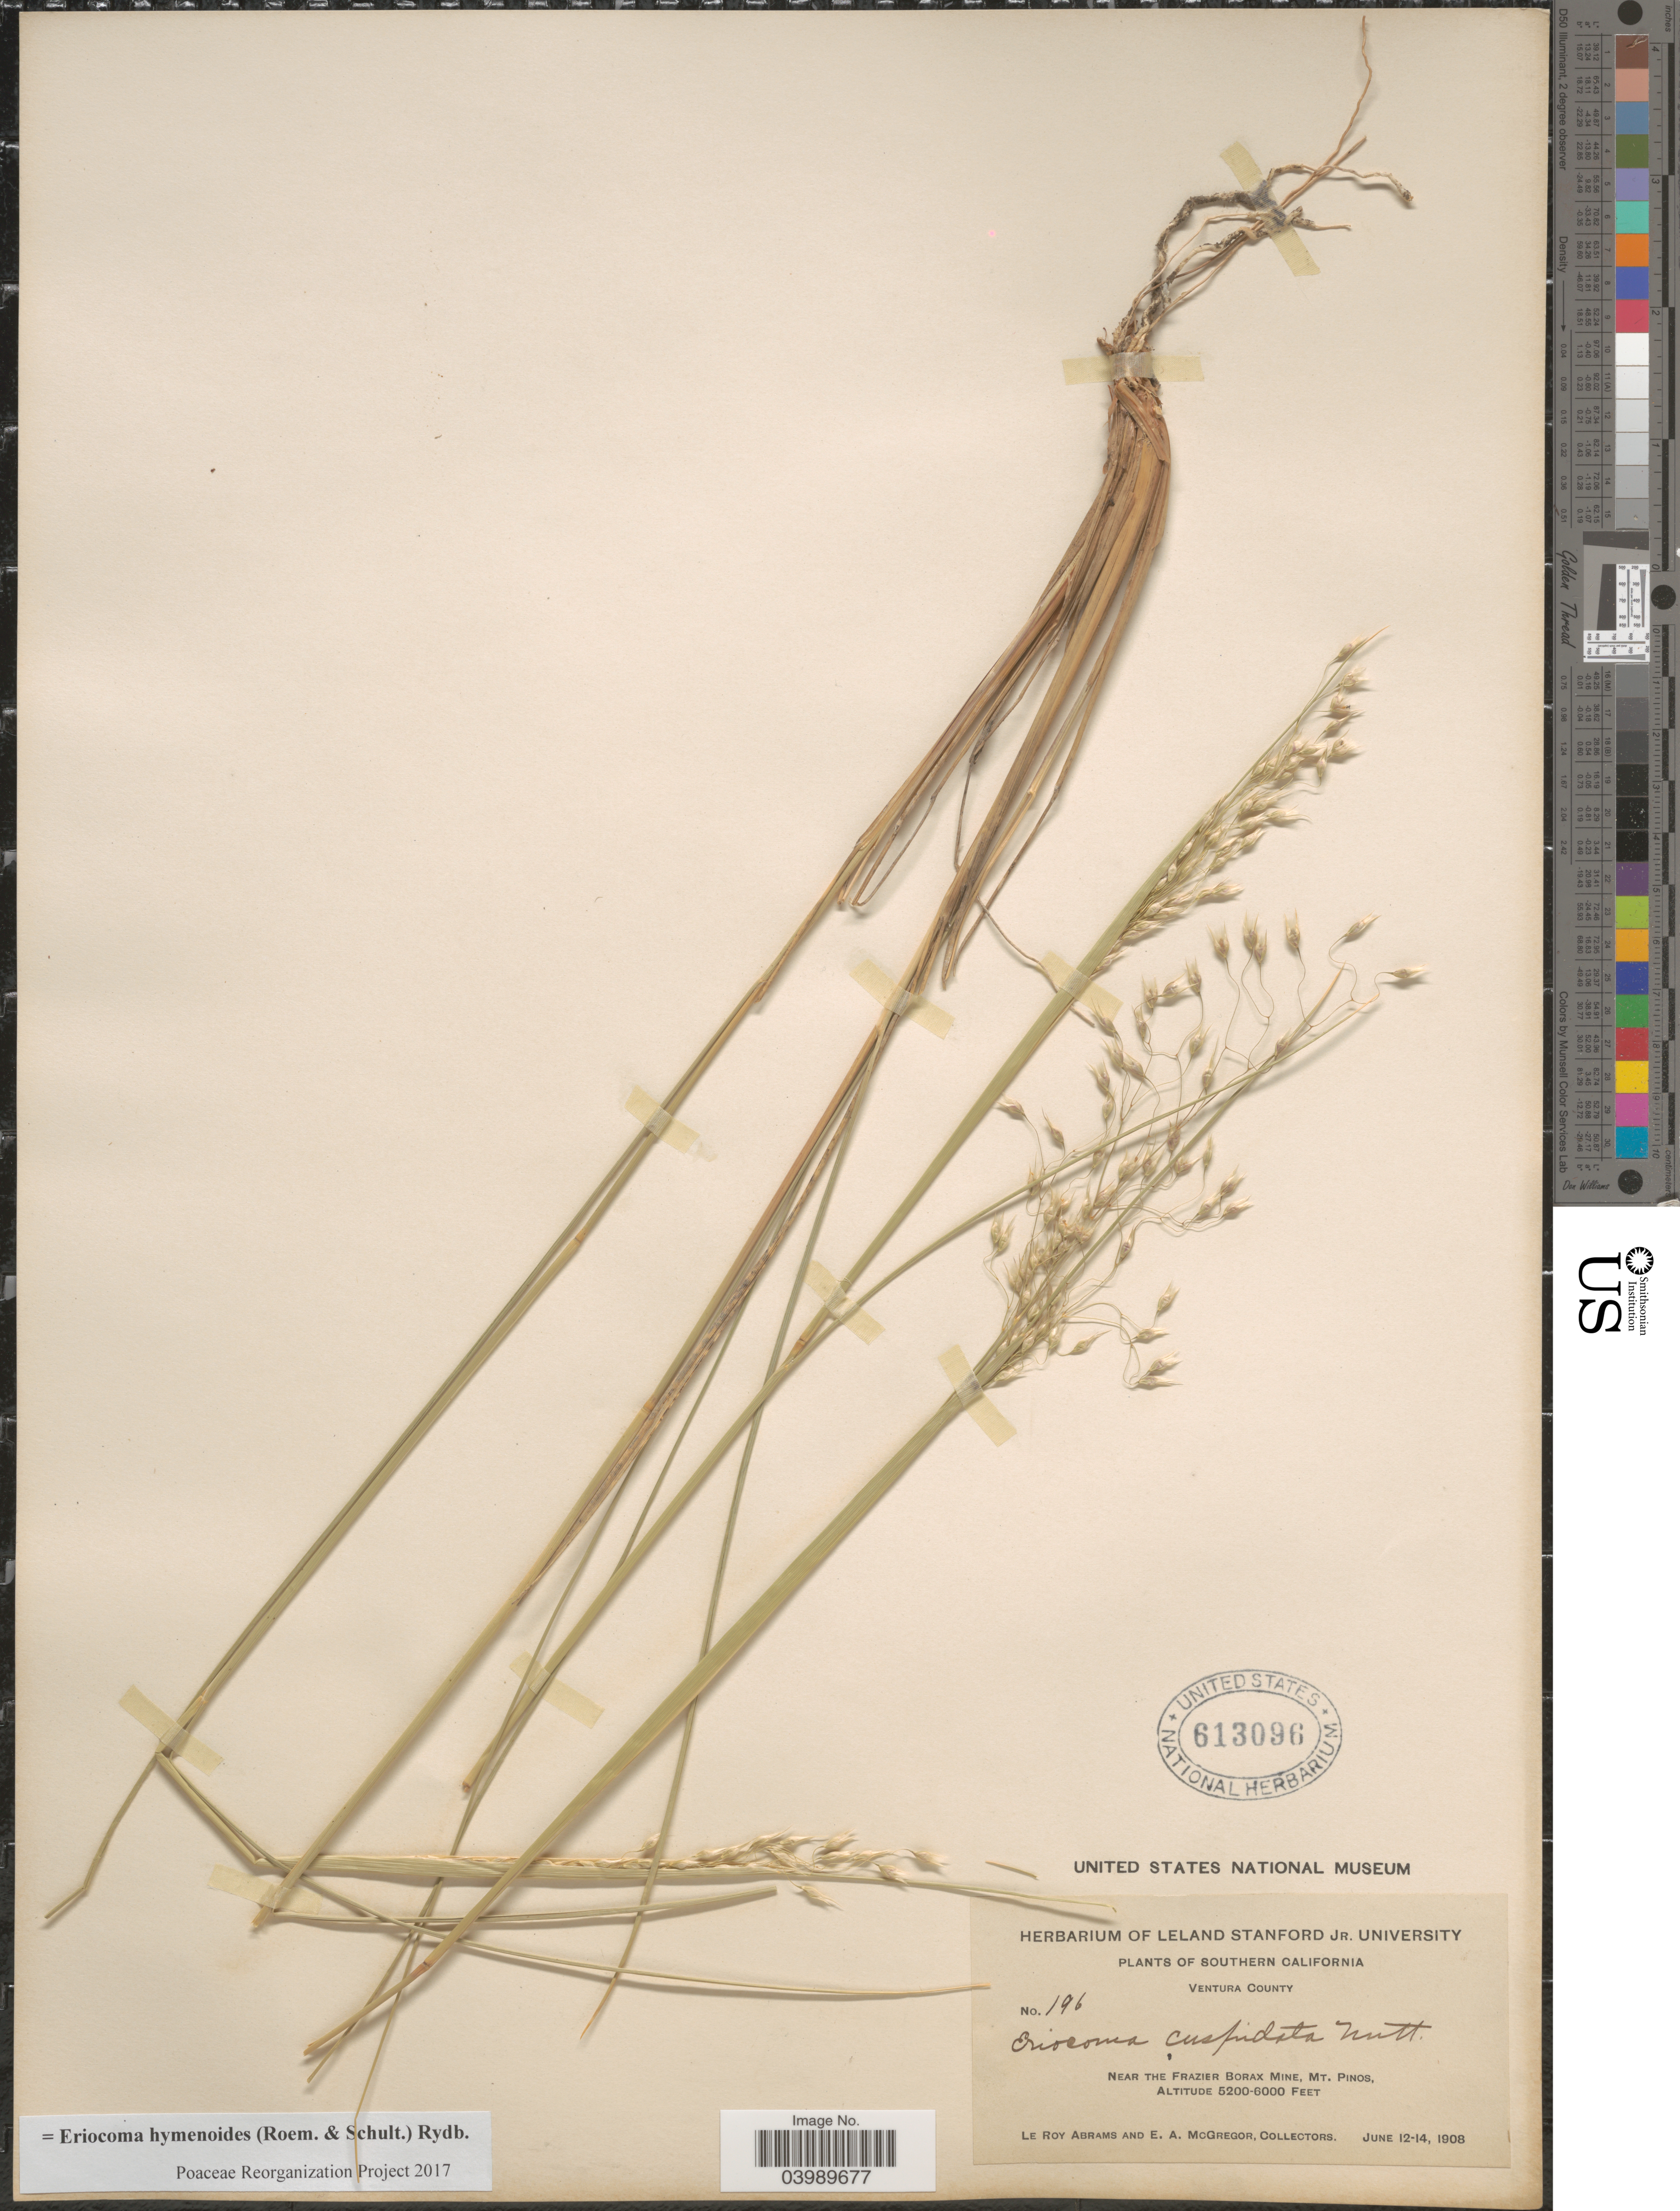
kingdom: Plantae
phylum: Tracheophyta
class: Liliopsida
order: Poales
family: Poaceae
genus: Eriocoma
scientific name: Eriocoma hymenoides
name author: (Roem. & Schult.) Rydb.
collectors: L. Abrams & E. A. McGregor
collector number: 196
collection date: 1908-06-12/1908-06-14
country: United States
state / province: California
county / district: Ventura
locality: Southern California. Ventura County. Near the Frazier Borax Mine, Mt. Pinos.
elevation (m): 1585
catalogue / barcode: US 613096